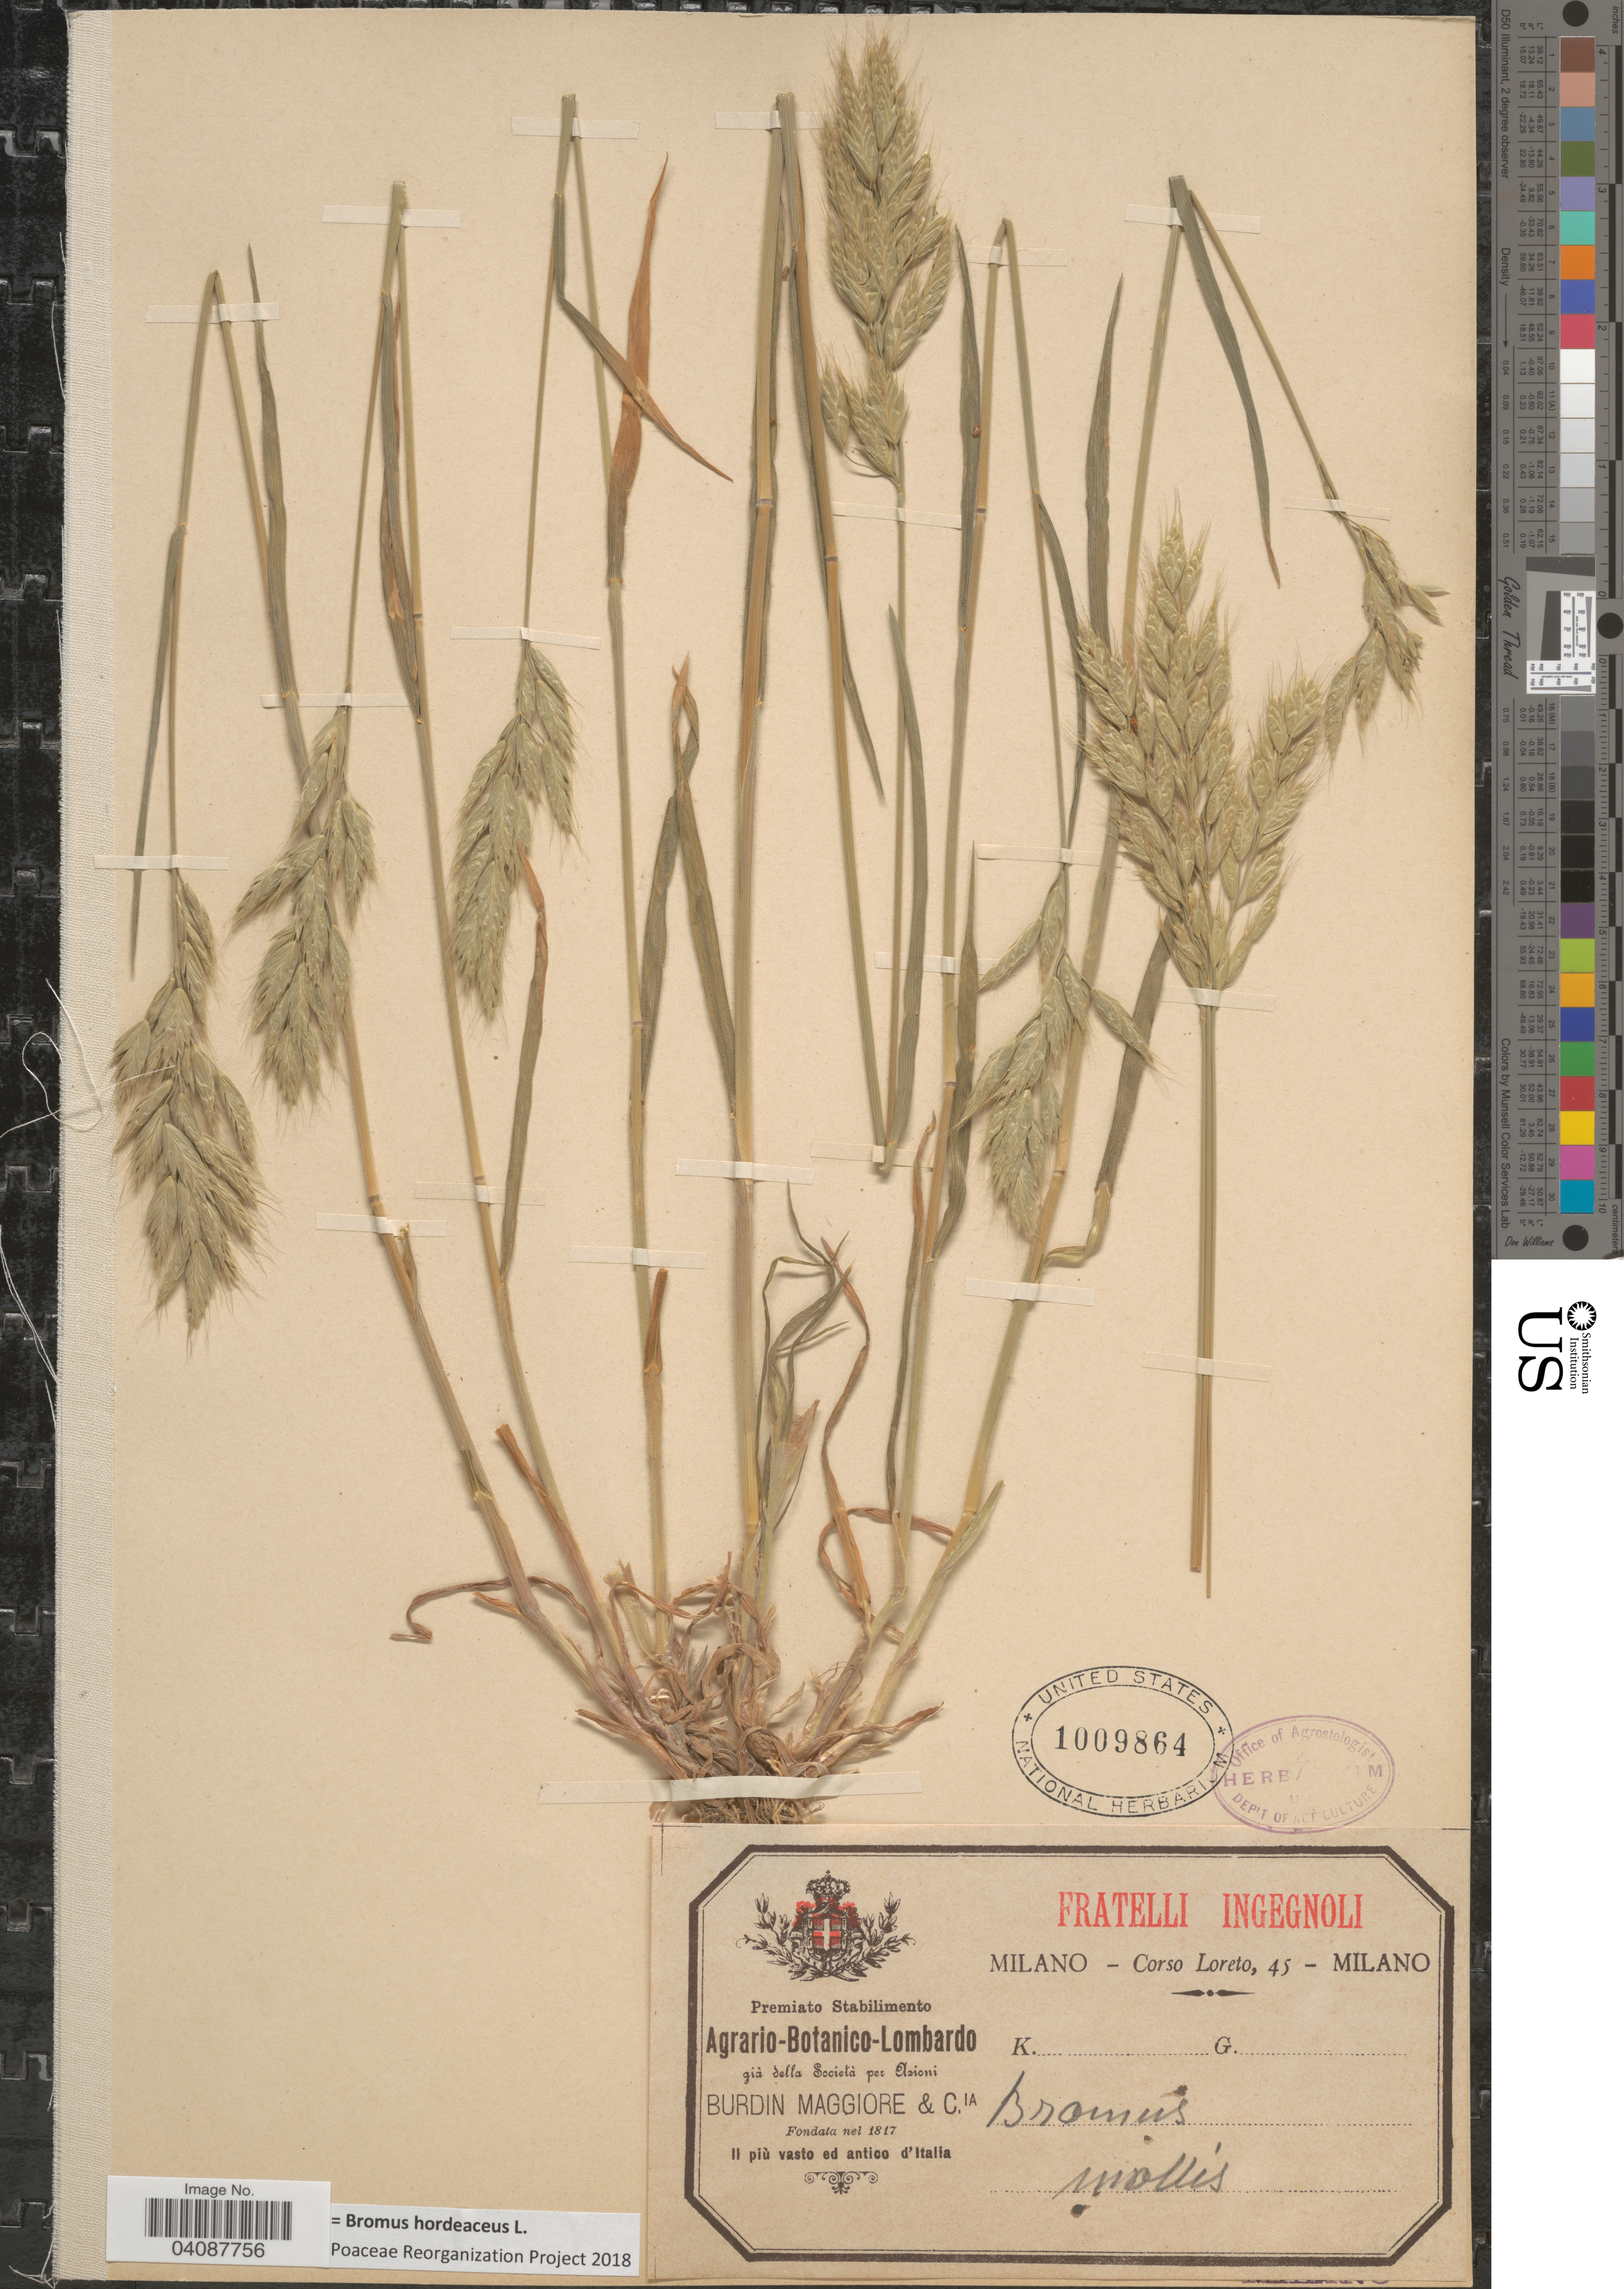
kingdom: Plantae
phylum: Tracheophyta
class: Liliopsida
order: Poales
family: Poaceae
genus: Bromus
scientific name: Bromus hordeaceus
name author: L.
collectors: Loreto, C.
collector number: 45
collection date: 1817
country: Italy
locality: Il più vasto ed antico d'Italia.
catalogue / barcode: US 1009864